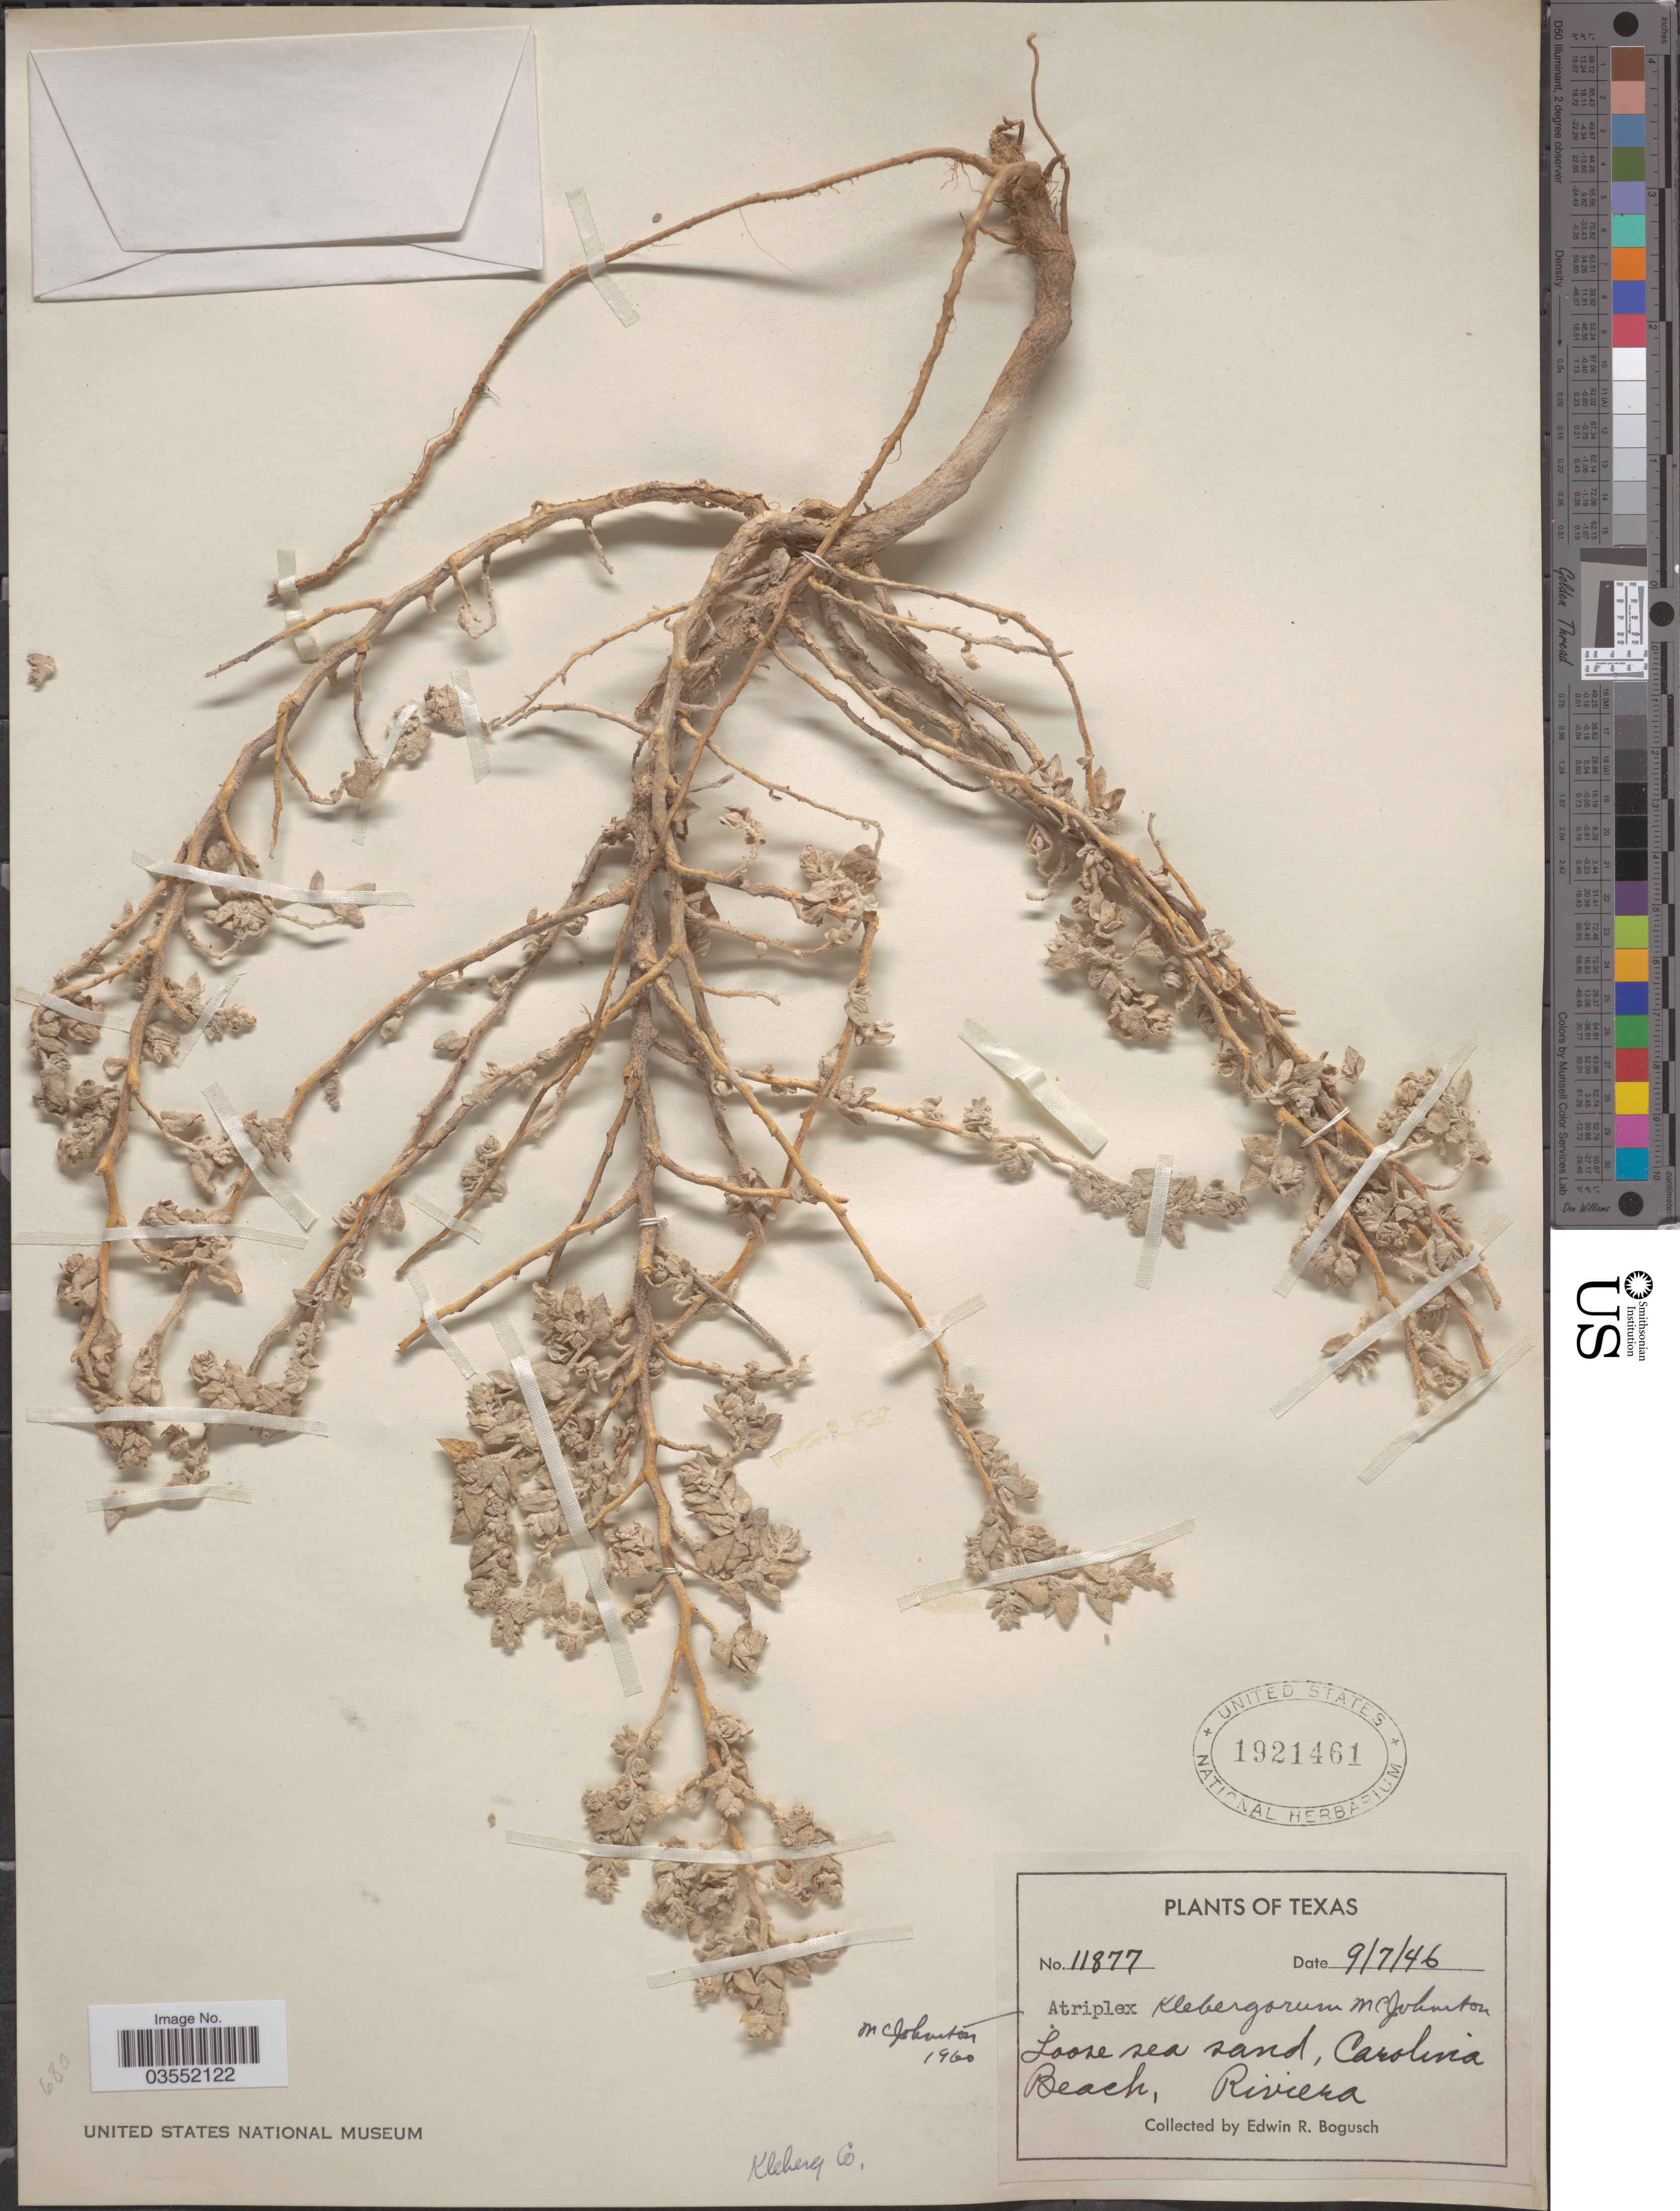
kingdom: Plantae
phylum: Tracheophyta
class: Magnoliopsida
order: Caryophyllales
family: Amaranthaceae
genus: Atriplex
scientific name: Atriplex klebergorum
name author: M.C. Johnst.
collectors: E. Bogusch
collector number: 11877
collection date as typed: Transcribed d/m/y: 7/9/46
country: United States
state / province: Texas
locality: Loose sea sand, Carolina Beach, Riviera. Kleberg Co.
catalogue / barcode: US 1921461